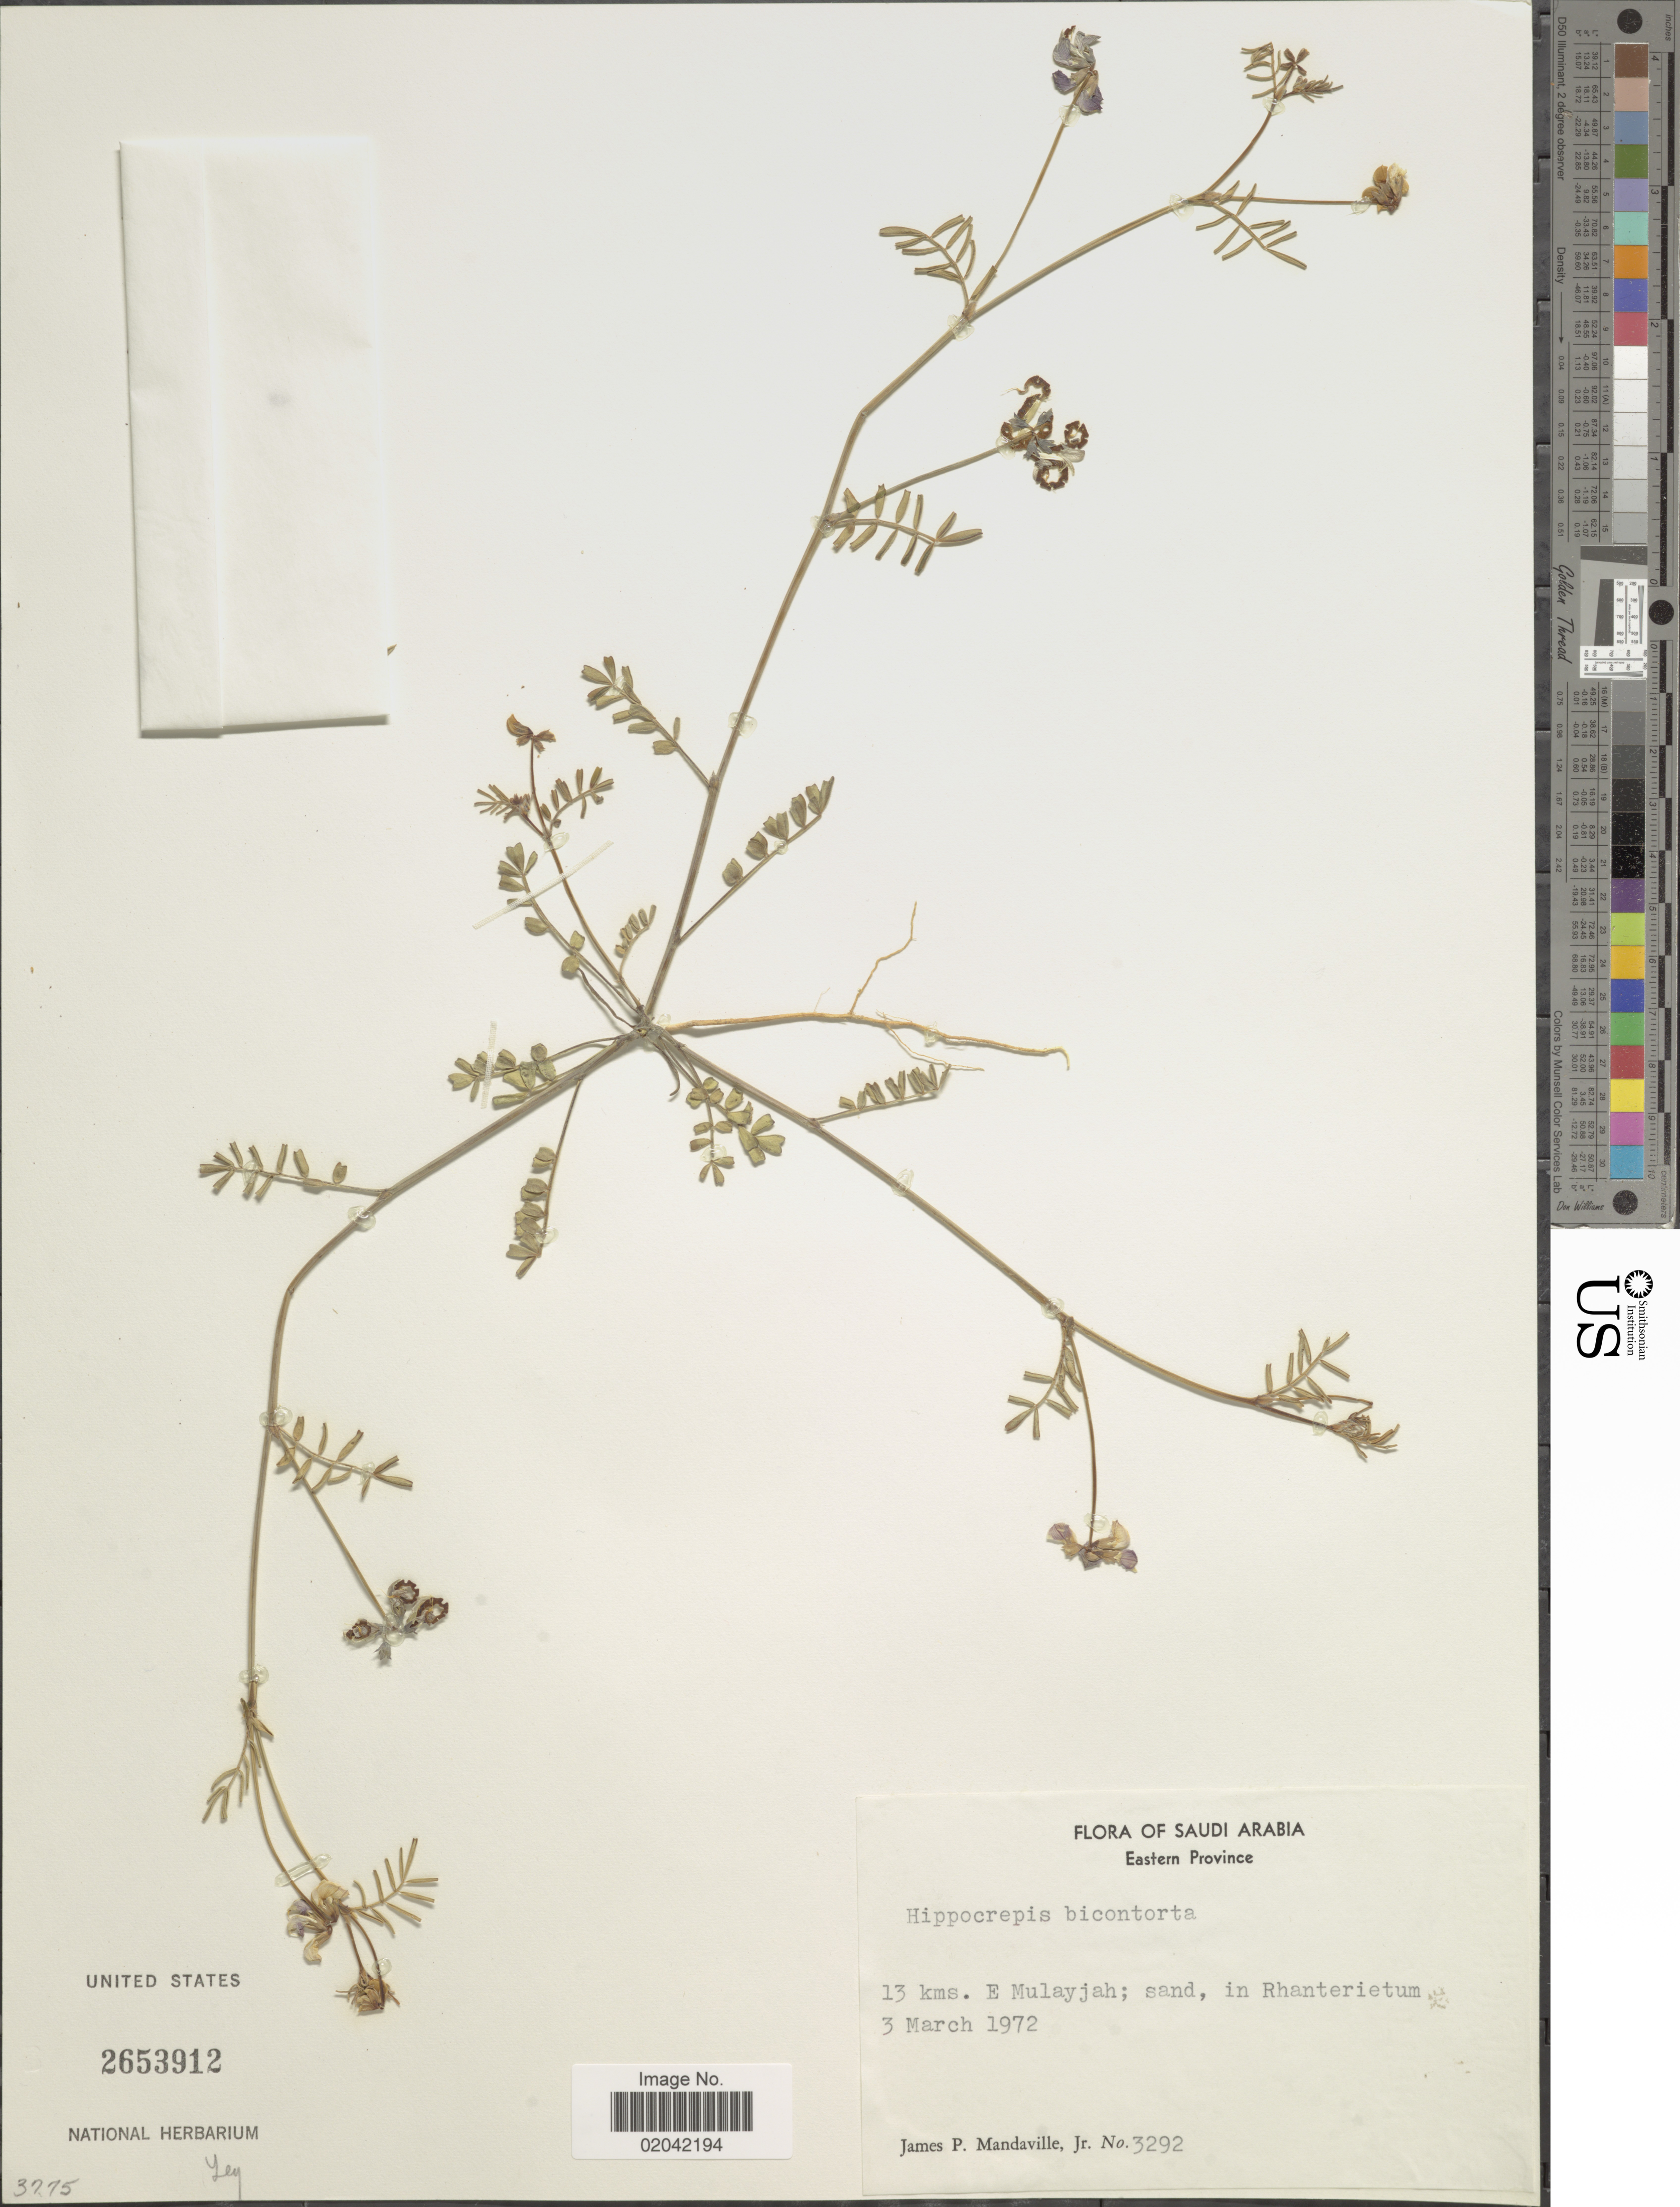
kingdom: Plantae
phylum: Tracheophyta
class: Magnoliopsida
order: Fabales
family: Fabaceae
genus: Hippocrepis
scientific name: Hippocrepis bicontorta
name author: Loisel.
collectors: J. Mandaville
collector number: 3292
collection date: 1972-03-03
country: Saudi Arabia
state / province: Ash Sharqiyah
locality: Eastern Province. 13 kms. E Mulayjah; sand, in Rhanterietum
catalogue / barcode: US 2653912